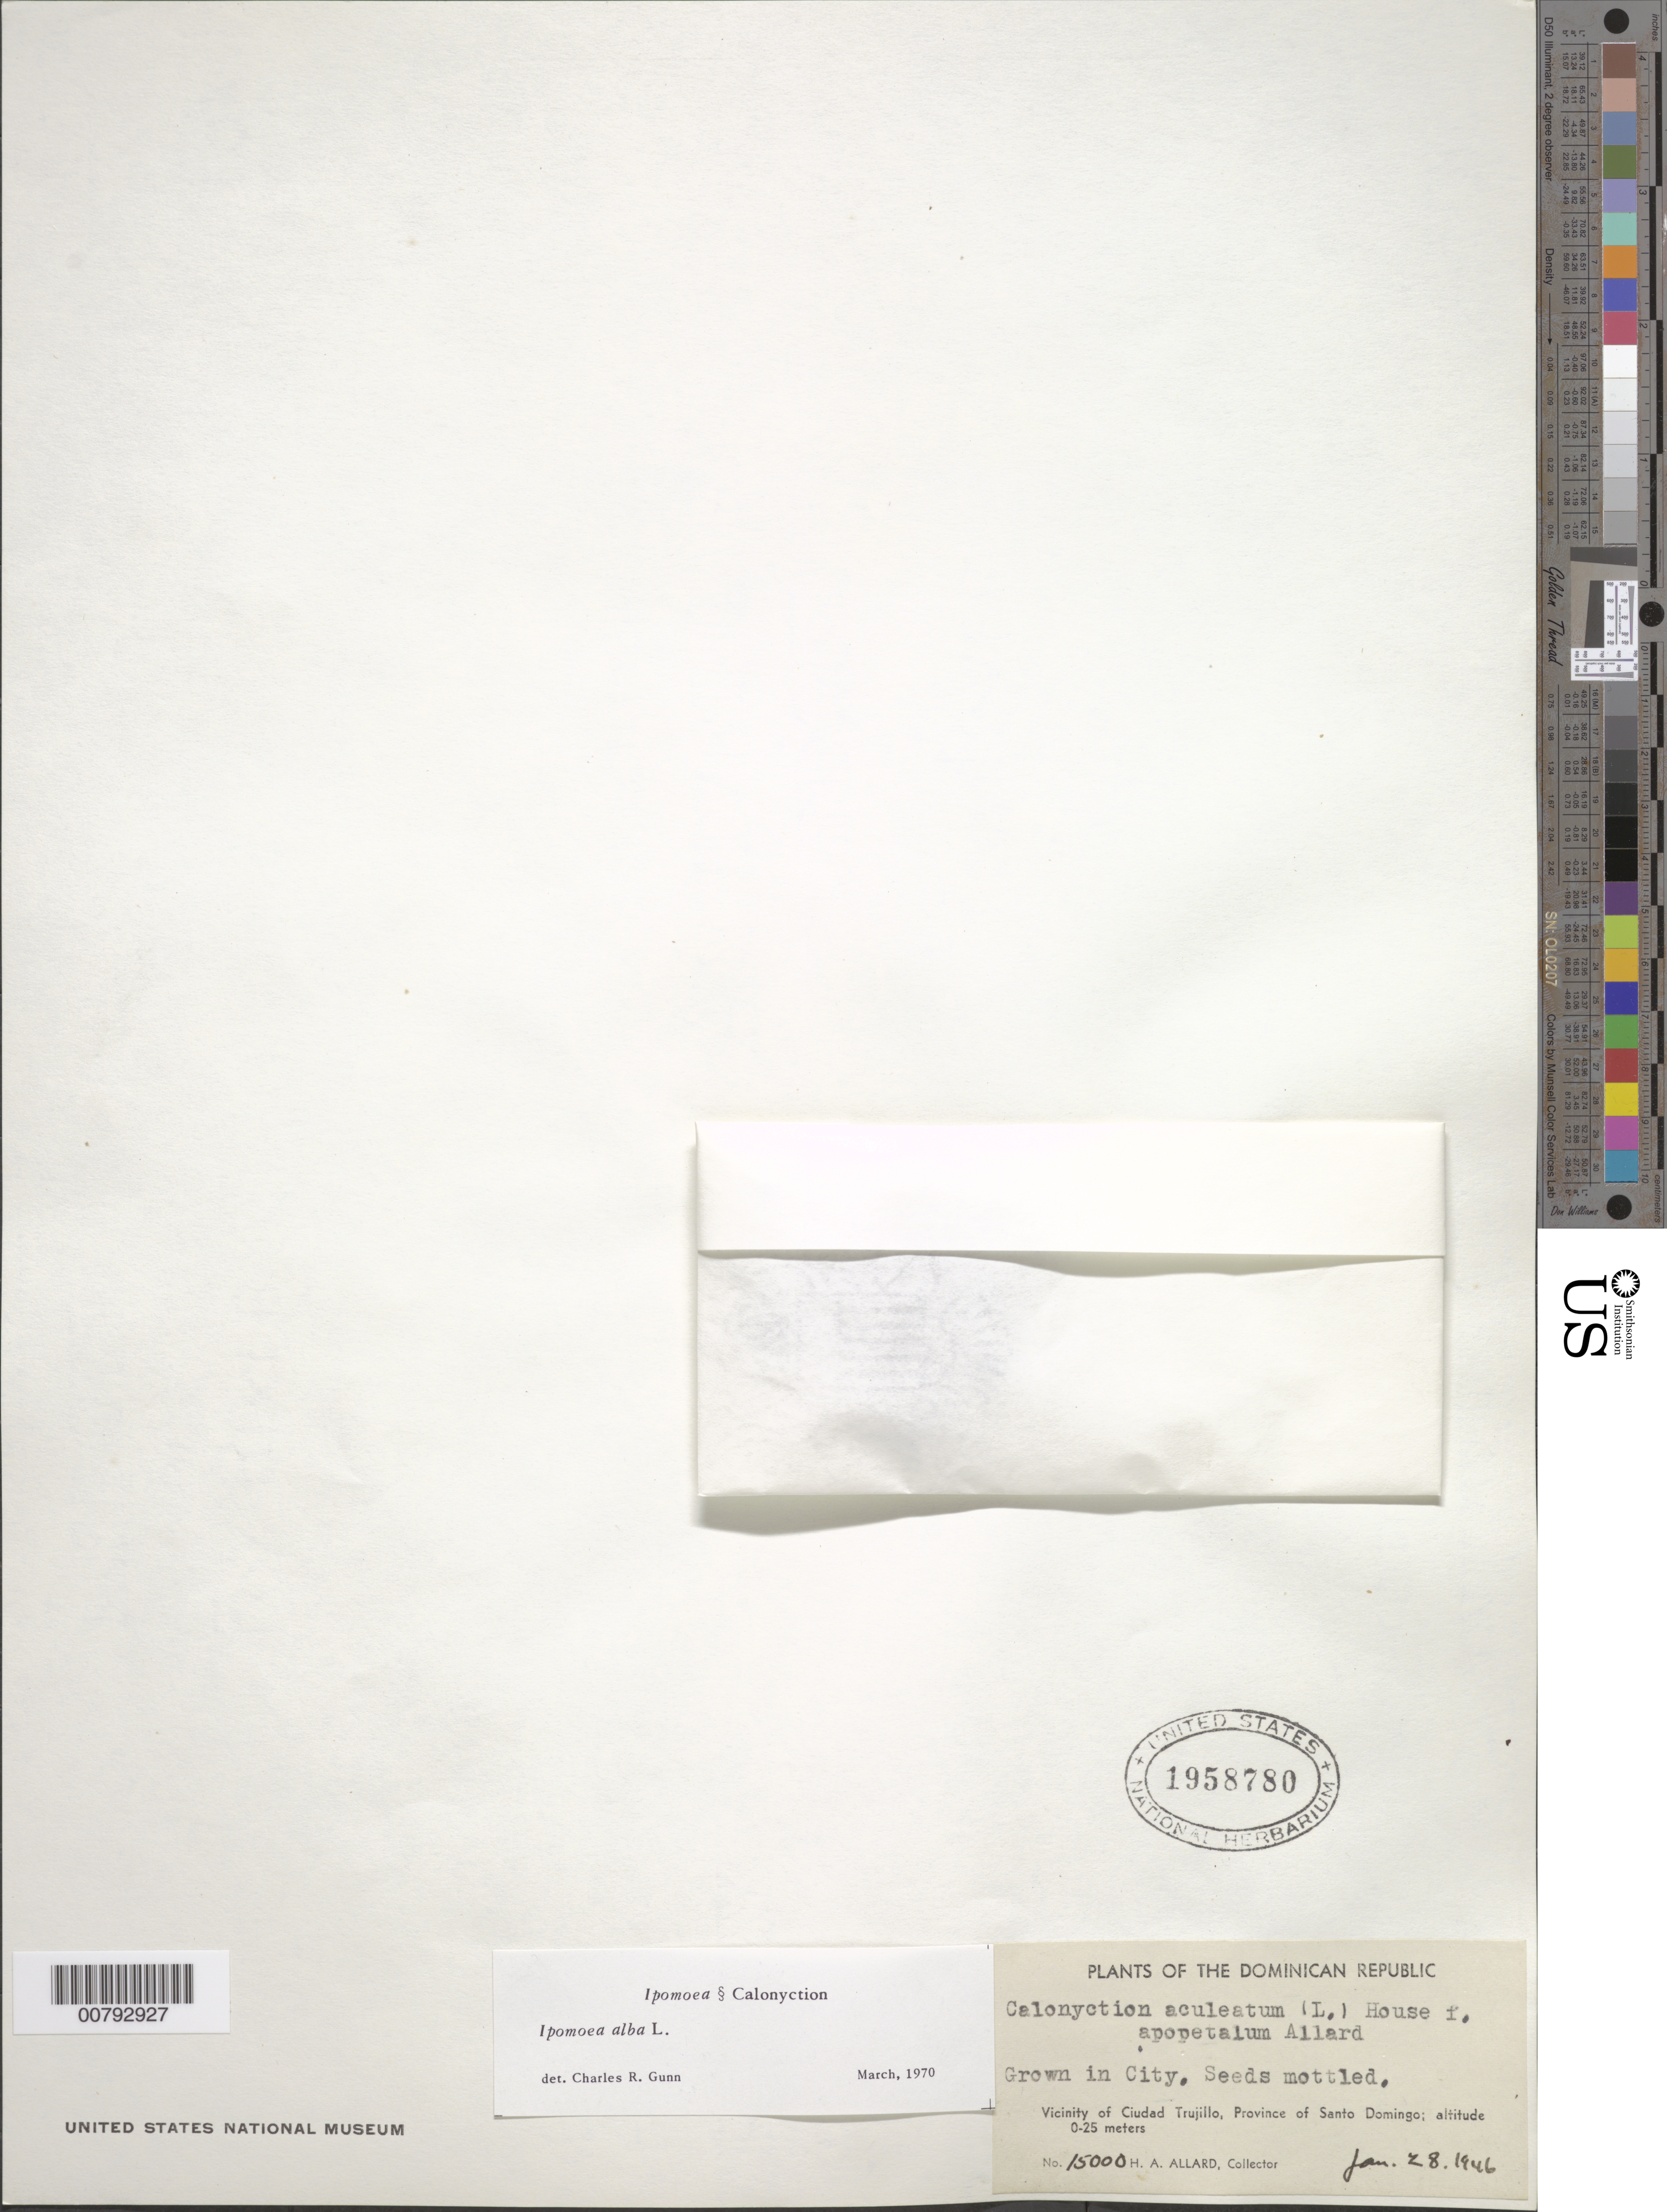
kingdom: Plantae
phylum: Tracheophyta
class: Magnoliopsida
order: Solanales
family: Convolvulaceae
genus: Ipomoea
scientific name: Ipomoea alba L.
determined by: Gunn, C. R., (BARC), United States Department of Agriculture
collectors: H. A. Allard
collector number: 15000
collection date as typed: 28 Jan 1946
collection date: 1946-01-28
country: Dominican Republic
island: Hispaniola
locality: Province of Santo Domingo, vicinity of Ciudad Trujillo.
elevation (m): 0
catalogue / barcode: US 1958780